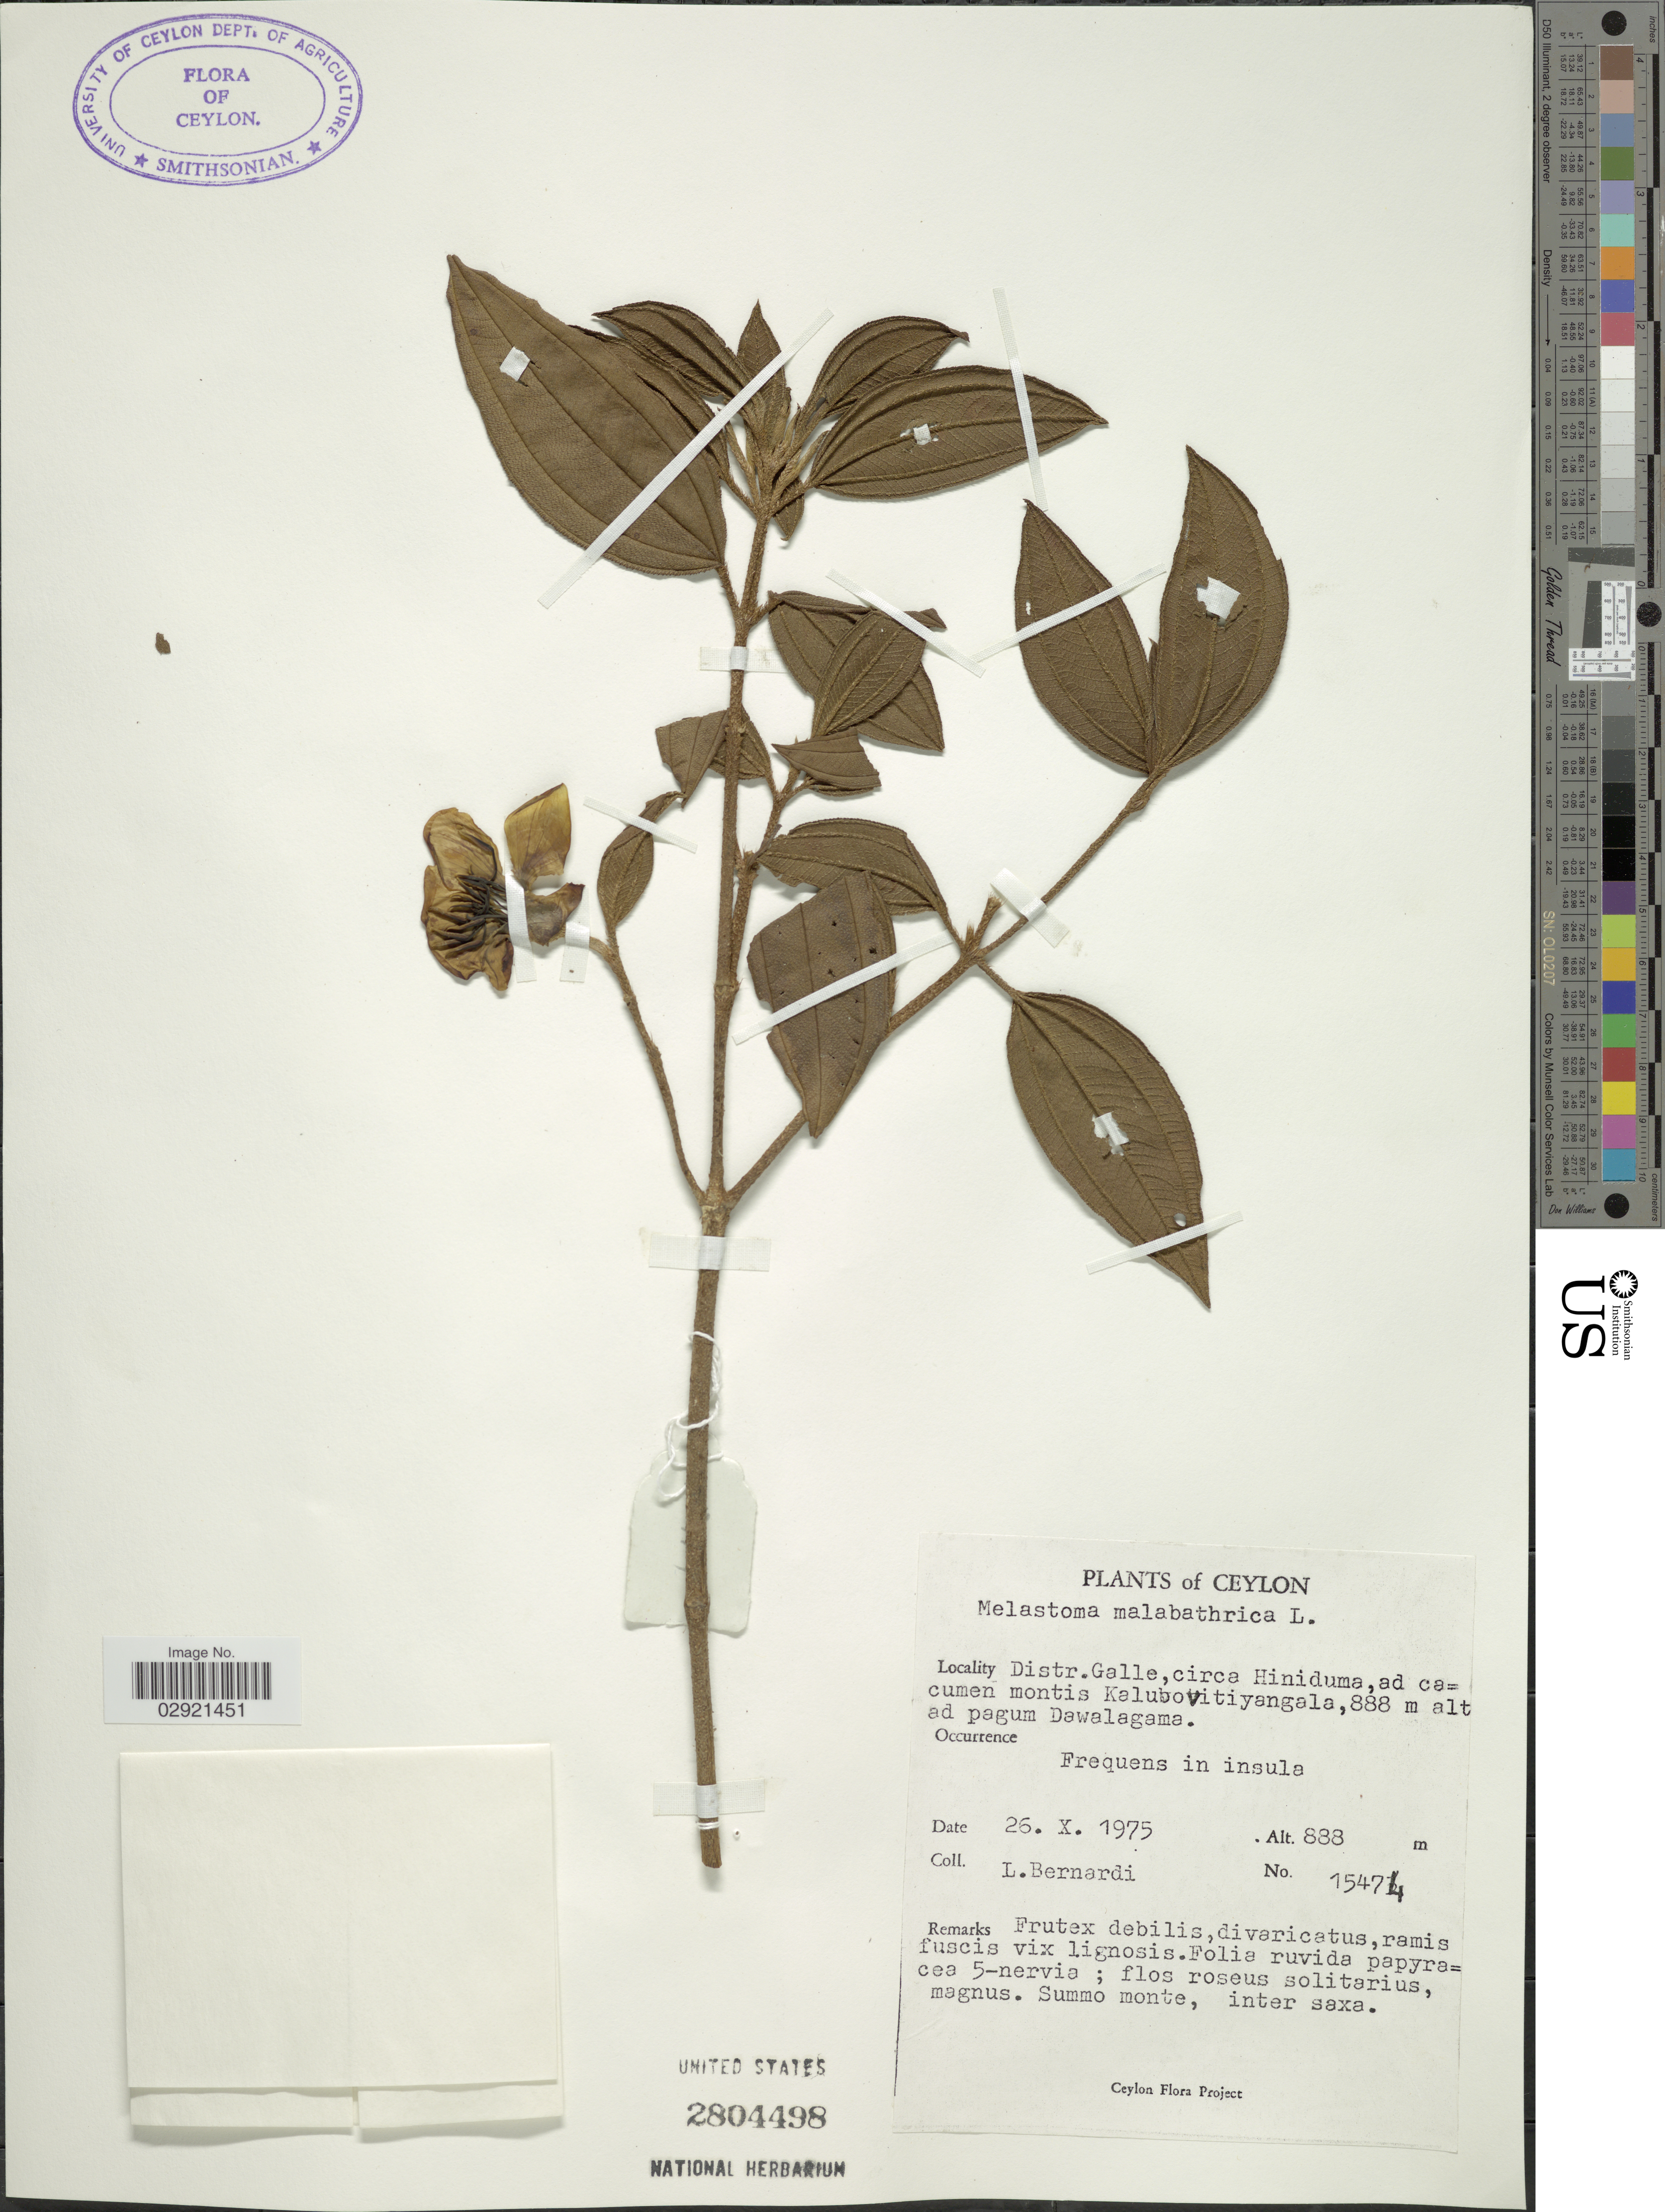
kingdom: Plantae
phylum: Tracheophyta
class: Magnoliopsida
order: Myrtales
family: Melastomataceae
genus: Melastoma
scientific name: Melastoma malabathricum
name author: L.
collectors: L. Bernardi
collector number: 15474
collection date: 1975-10-26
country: Sri Lanka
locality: Ceylon. Distr. Galle, circa Hiniduma, ad cacumen montis Kalubovitiyangala, ad pagum Dawalagama.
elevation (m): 888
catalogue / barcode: US 2804498